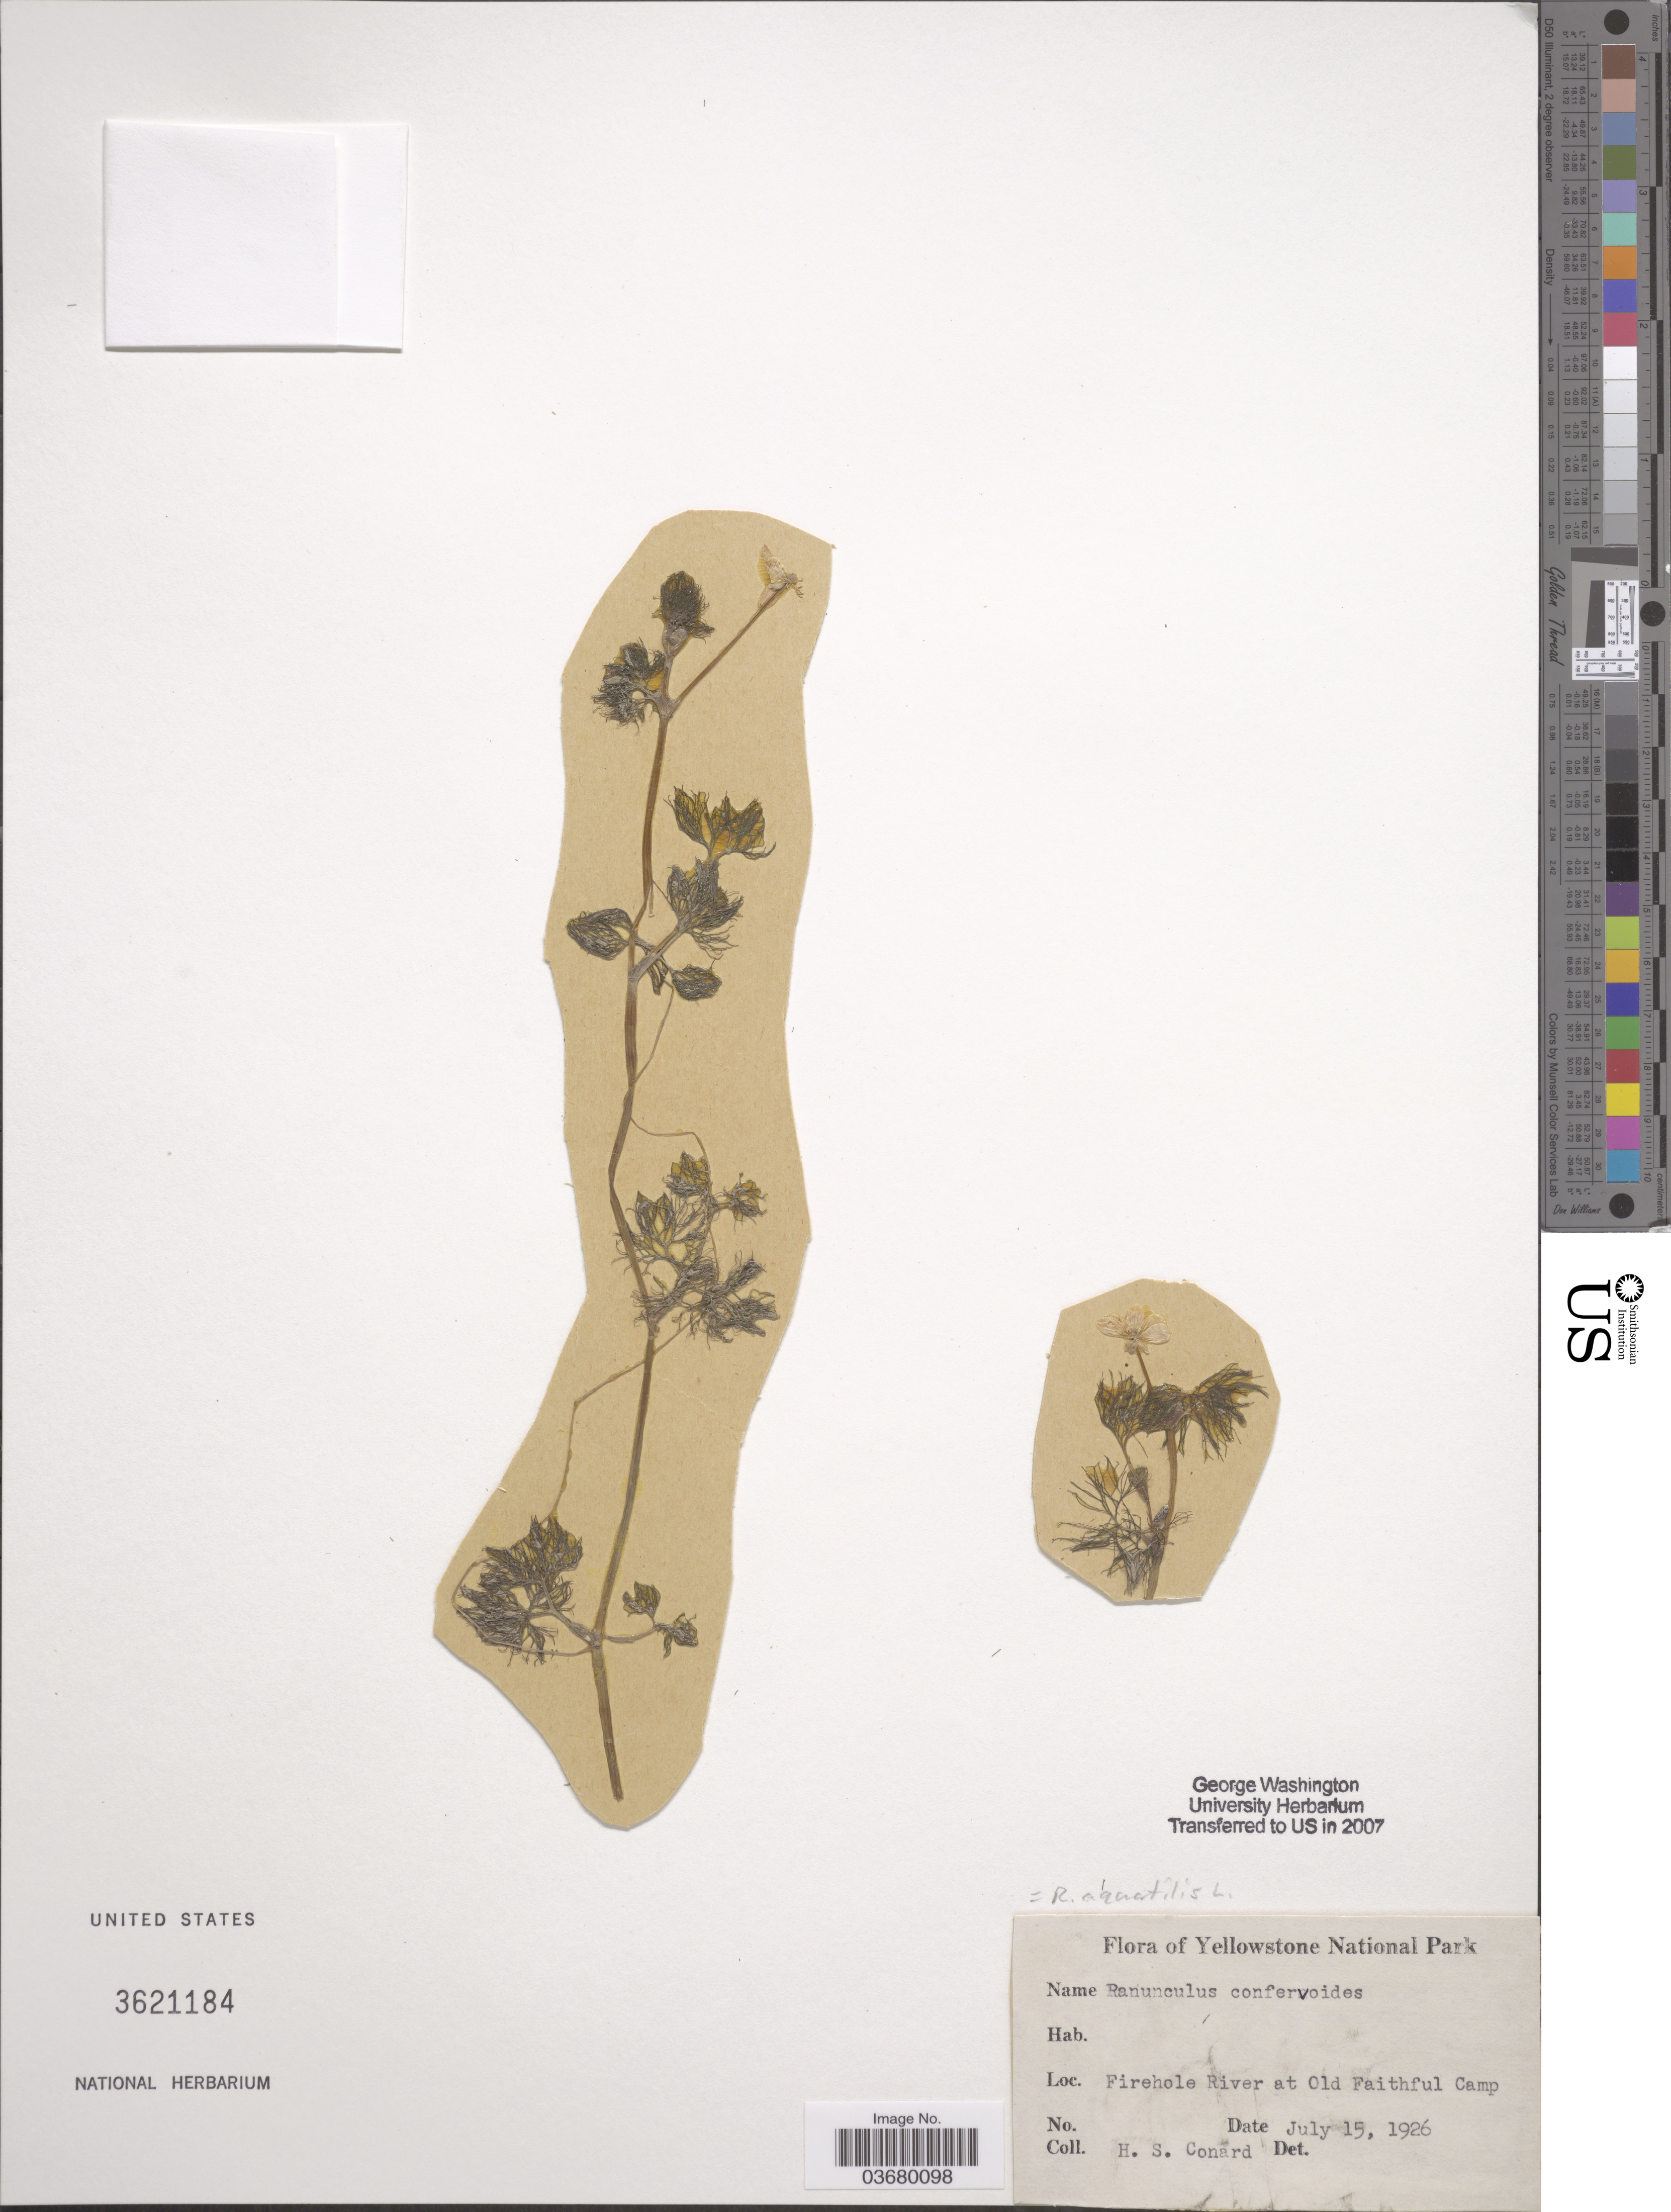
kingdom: Plantae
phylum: Tracheophyta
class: Magnoliopsida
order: Ranunculales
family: Ranunculaceae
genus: Ranunculus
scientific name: Ranunculus trichophyllus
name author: Chaix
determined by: Strong, Mark T., (BOT), Smithsonian Institution - National Museum of Natural History (UNITED STATES)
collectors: H. S. Conard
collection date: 1926-07-15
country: United States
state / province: Wyoming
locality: Yellowstone National Park. Firehole River at Old Faithful Camp.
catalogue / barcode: US 3621184